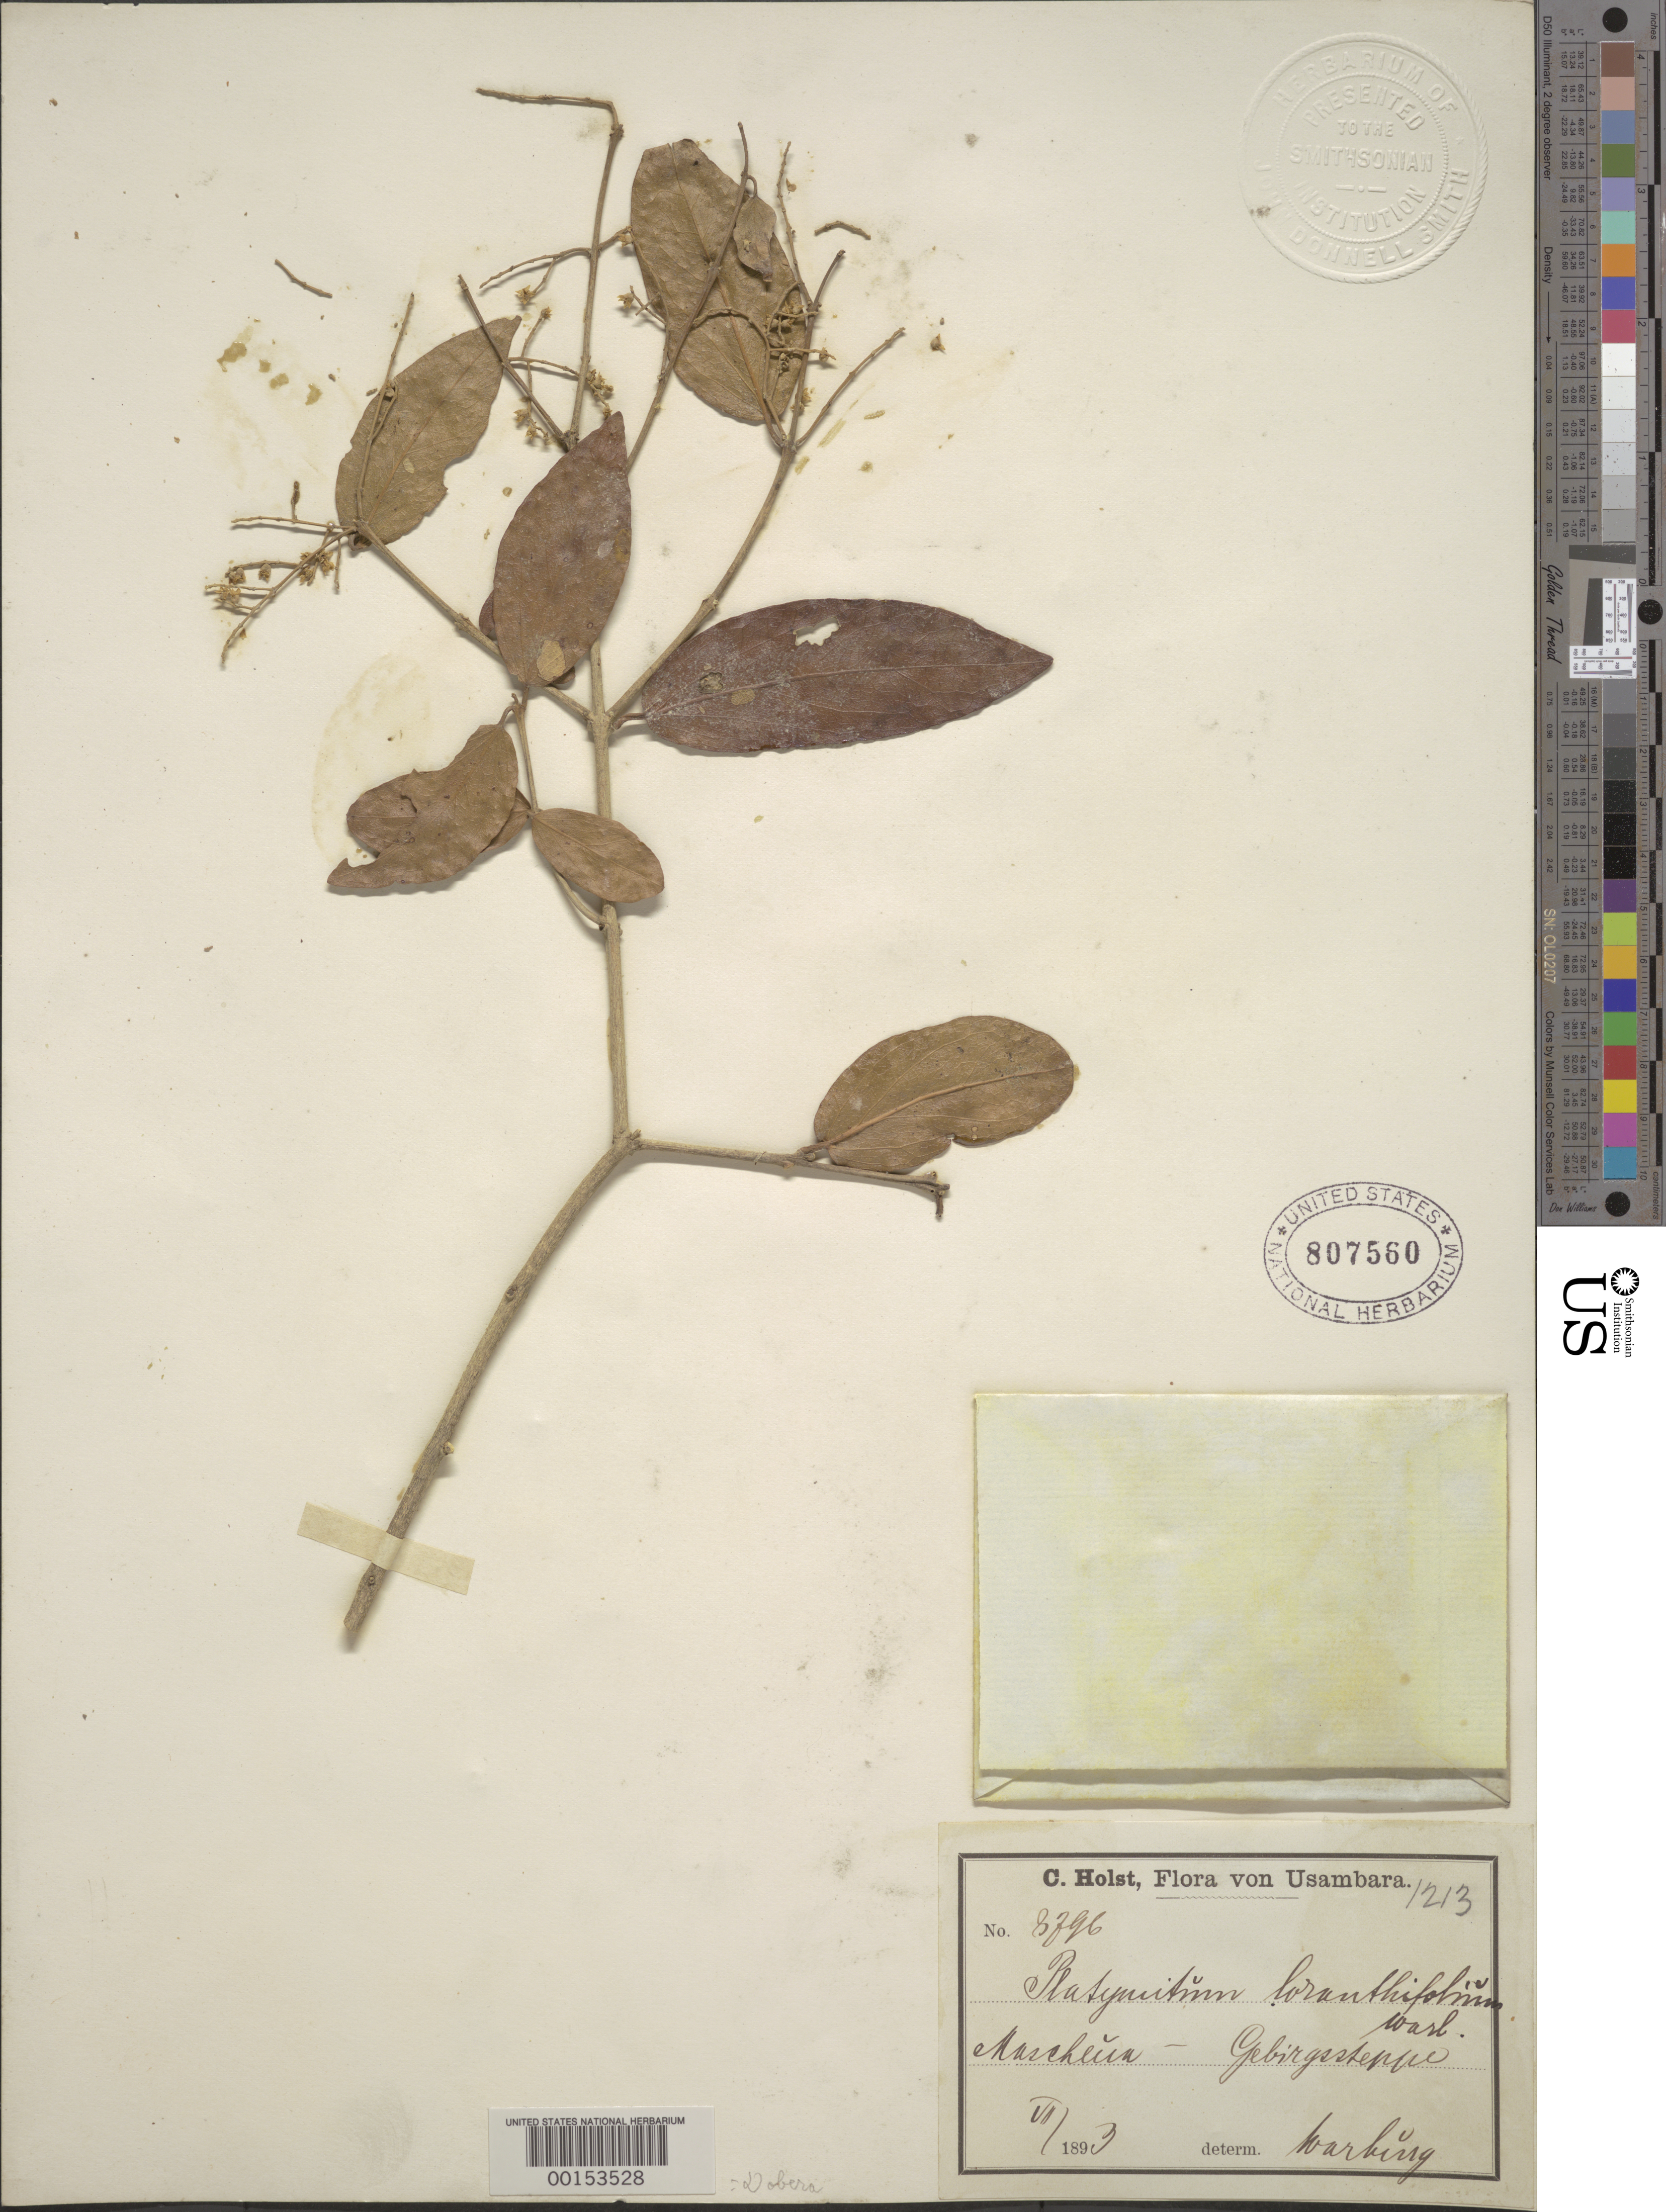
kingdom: Plantae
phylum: Tracheophyta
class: Magnoliopsida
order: Brassicales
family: Salvadoraceae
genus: Dobera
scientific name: Dobera loranthifolia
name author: (Warb.) Harms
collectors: C. H. Holst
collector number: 5796*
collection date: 1893-07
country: Tanzania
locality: Usambara. Mascheua - Gebirgsteppe.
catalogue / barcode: US 807560